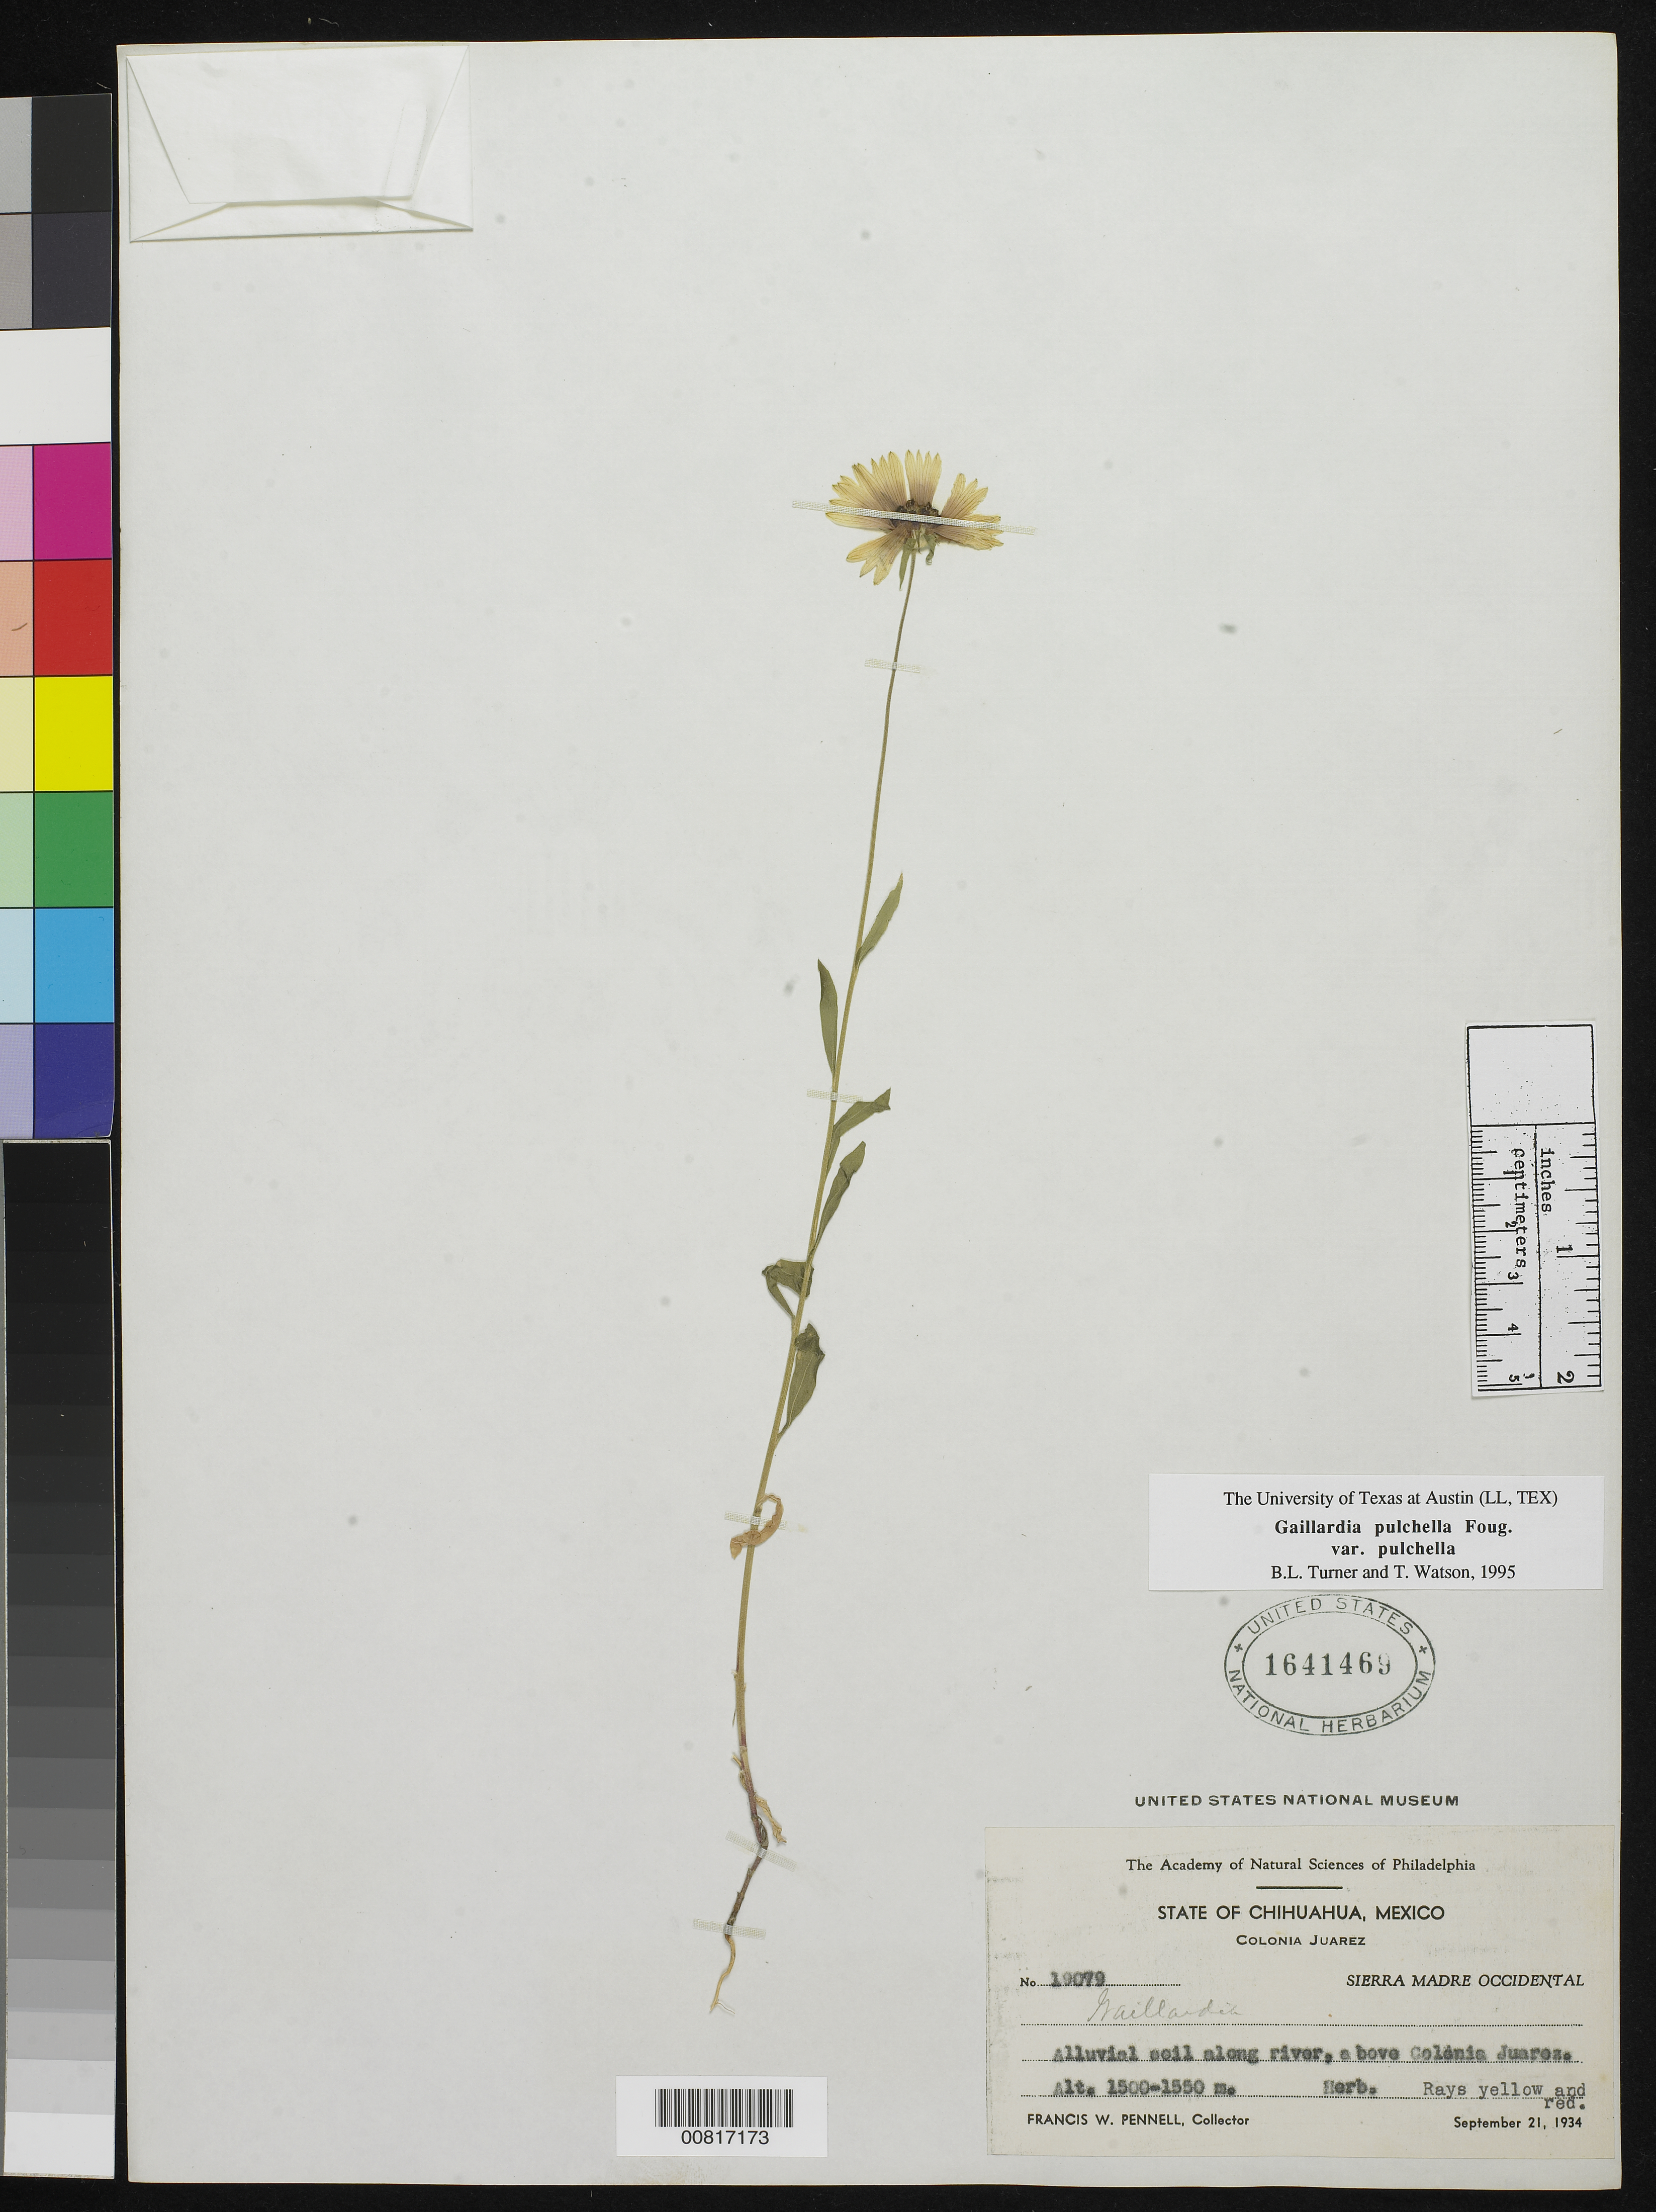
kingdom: Plantae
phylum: Tracheophyta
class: Magnoliopsida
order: Asterales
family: Asteraceae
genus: Gaillardia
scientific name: Gaillardia pulchella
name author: Foug.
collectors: F. W. Pennell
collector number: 19079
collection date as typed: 21 Sep 1934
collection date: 1934-09-21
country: Mexico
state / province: Chihuahua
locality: Above Colonia Juárez, Sierra Madre Occidental, Chihuahua.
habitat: Alluvial soil along river.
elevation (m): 1550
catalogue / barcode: US 1641469